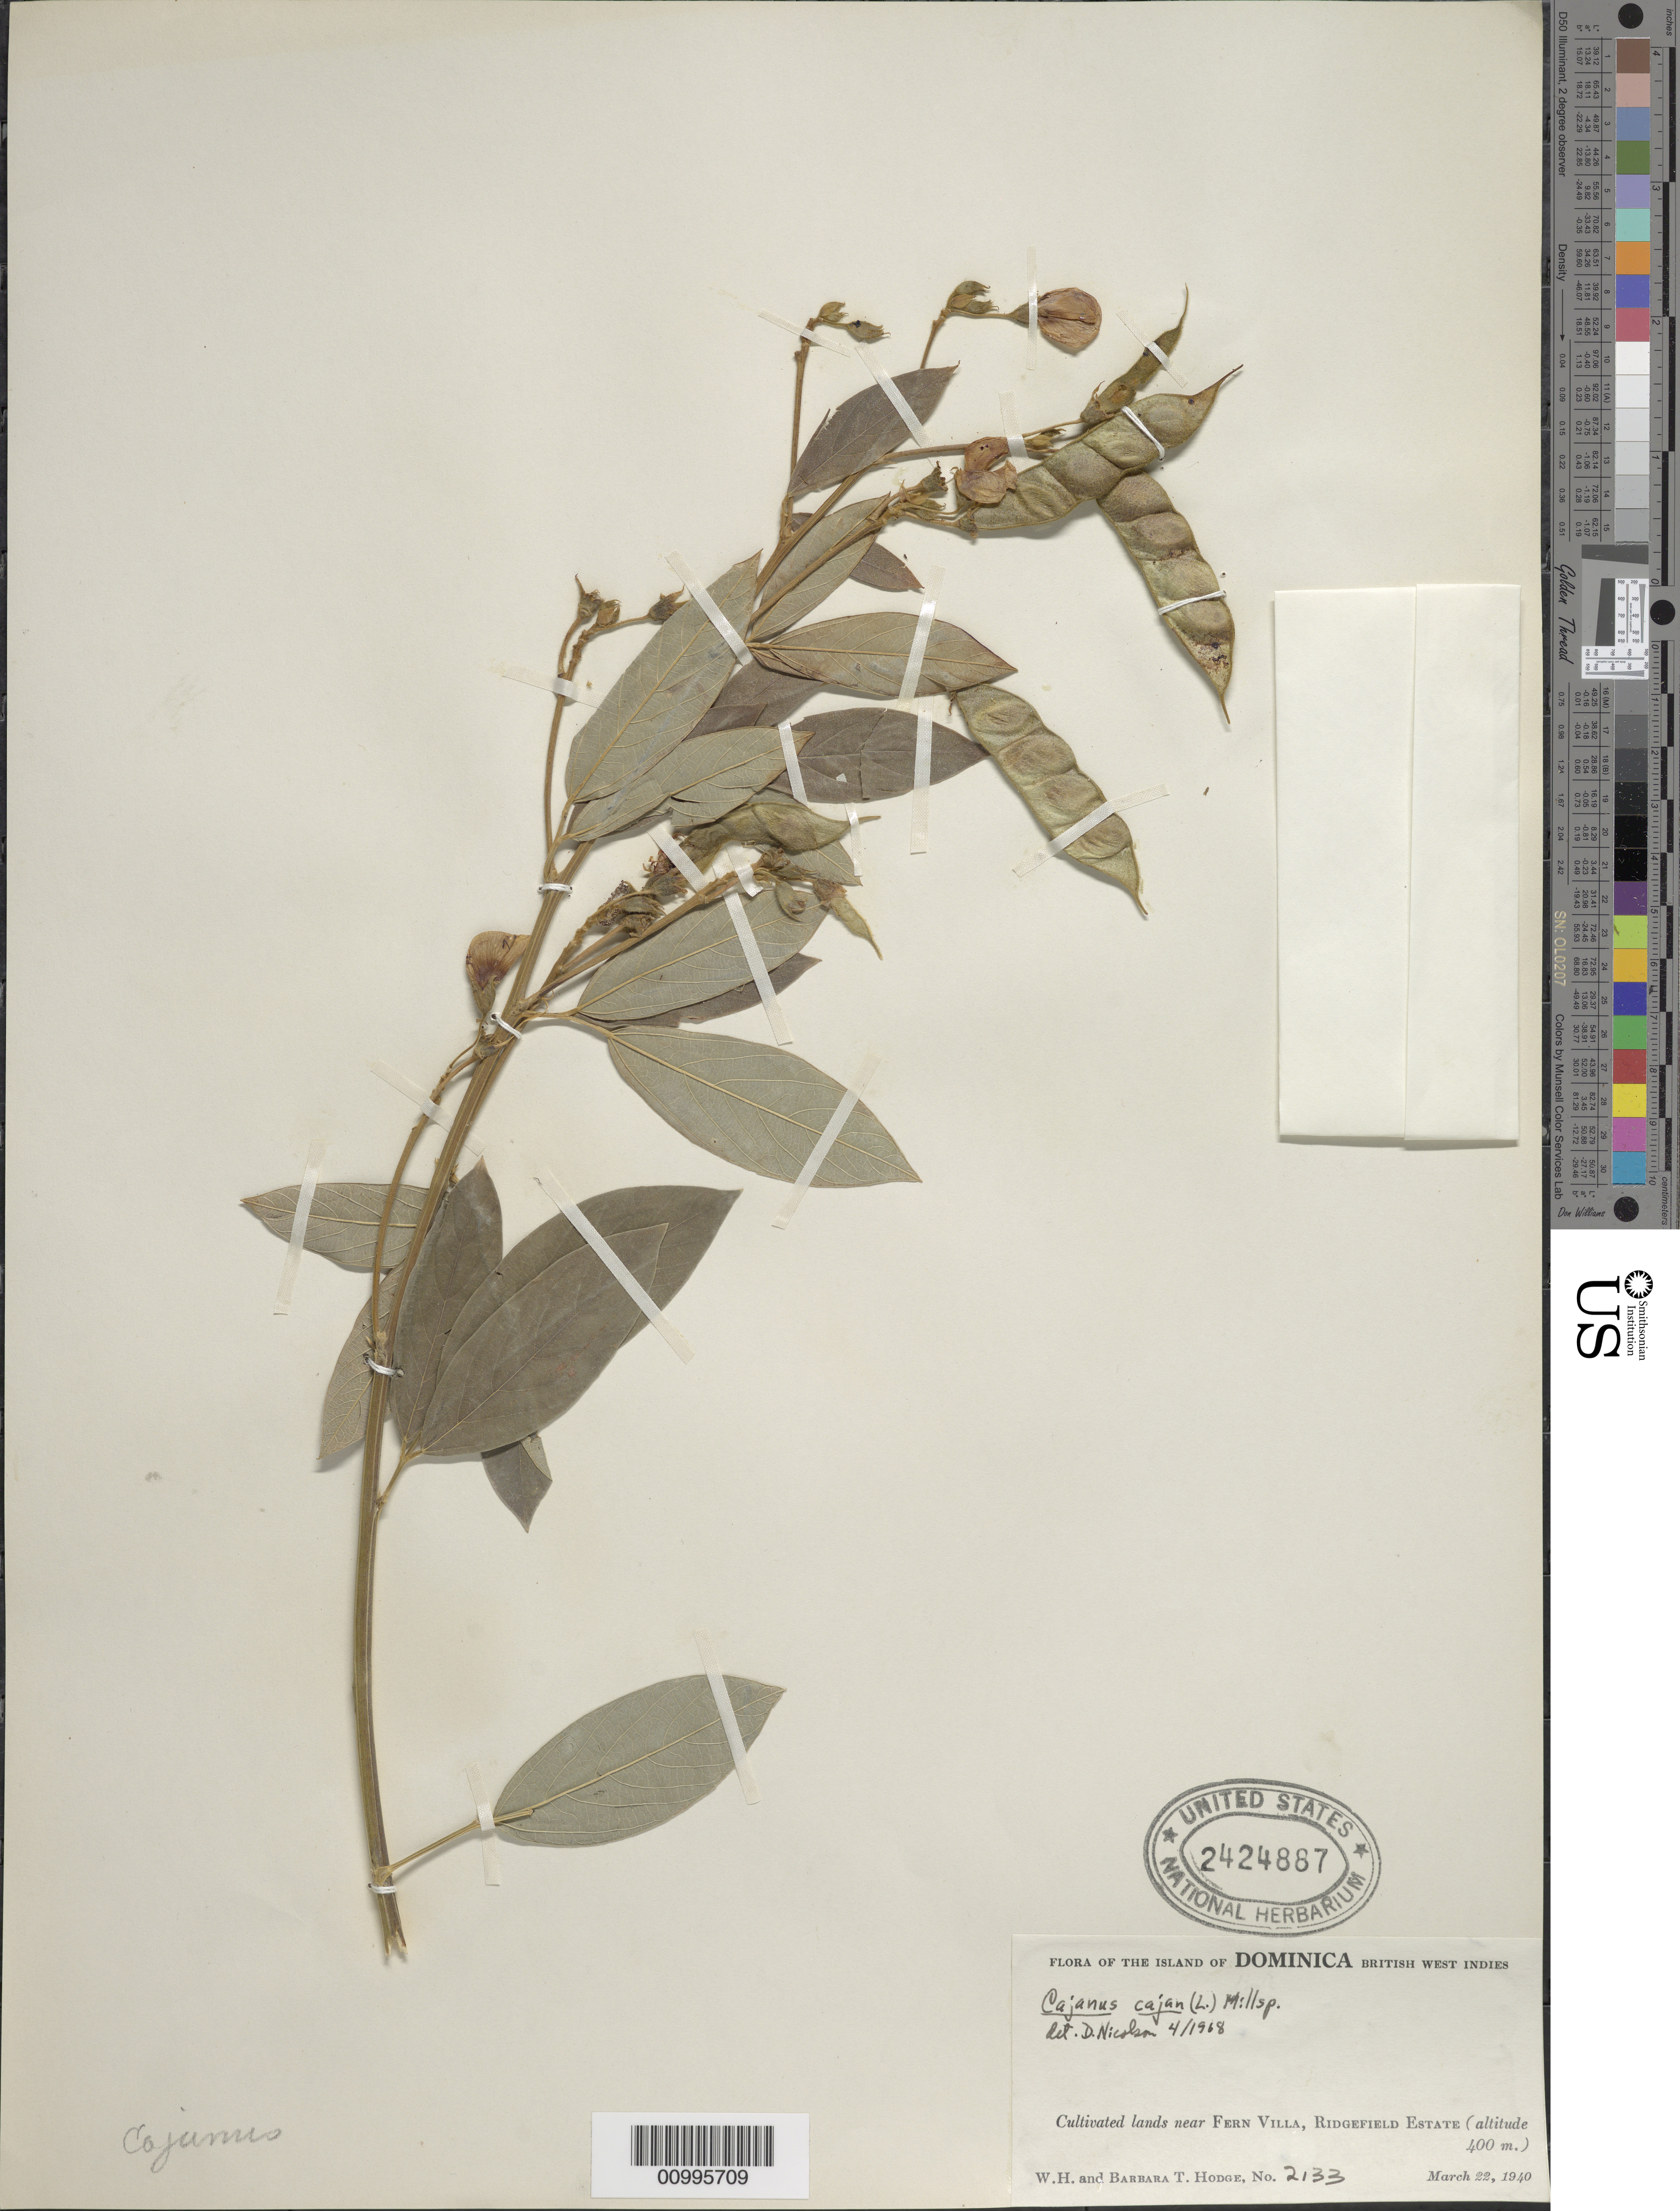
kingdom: Plantae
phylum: Tracheophyta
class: Magnoliopsida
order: Fabales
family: Fabaceae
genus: Cajanus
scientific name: Cajanus cajan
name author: (L.) Huth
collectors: W. Hodge & B. Hodge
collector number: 2133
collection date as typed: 22 Mar 1940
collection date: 1940-03-22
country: Dominica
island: Dominica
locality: Near Fern Villa, Ridgefield Estate.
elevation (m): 400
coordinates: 0 N, 0 E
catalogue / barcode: US 2424887